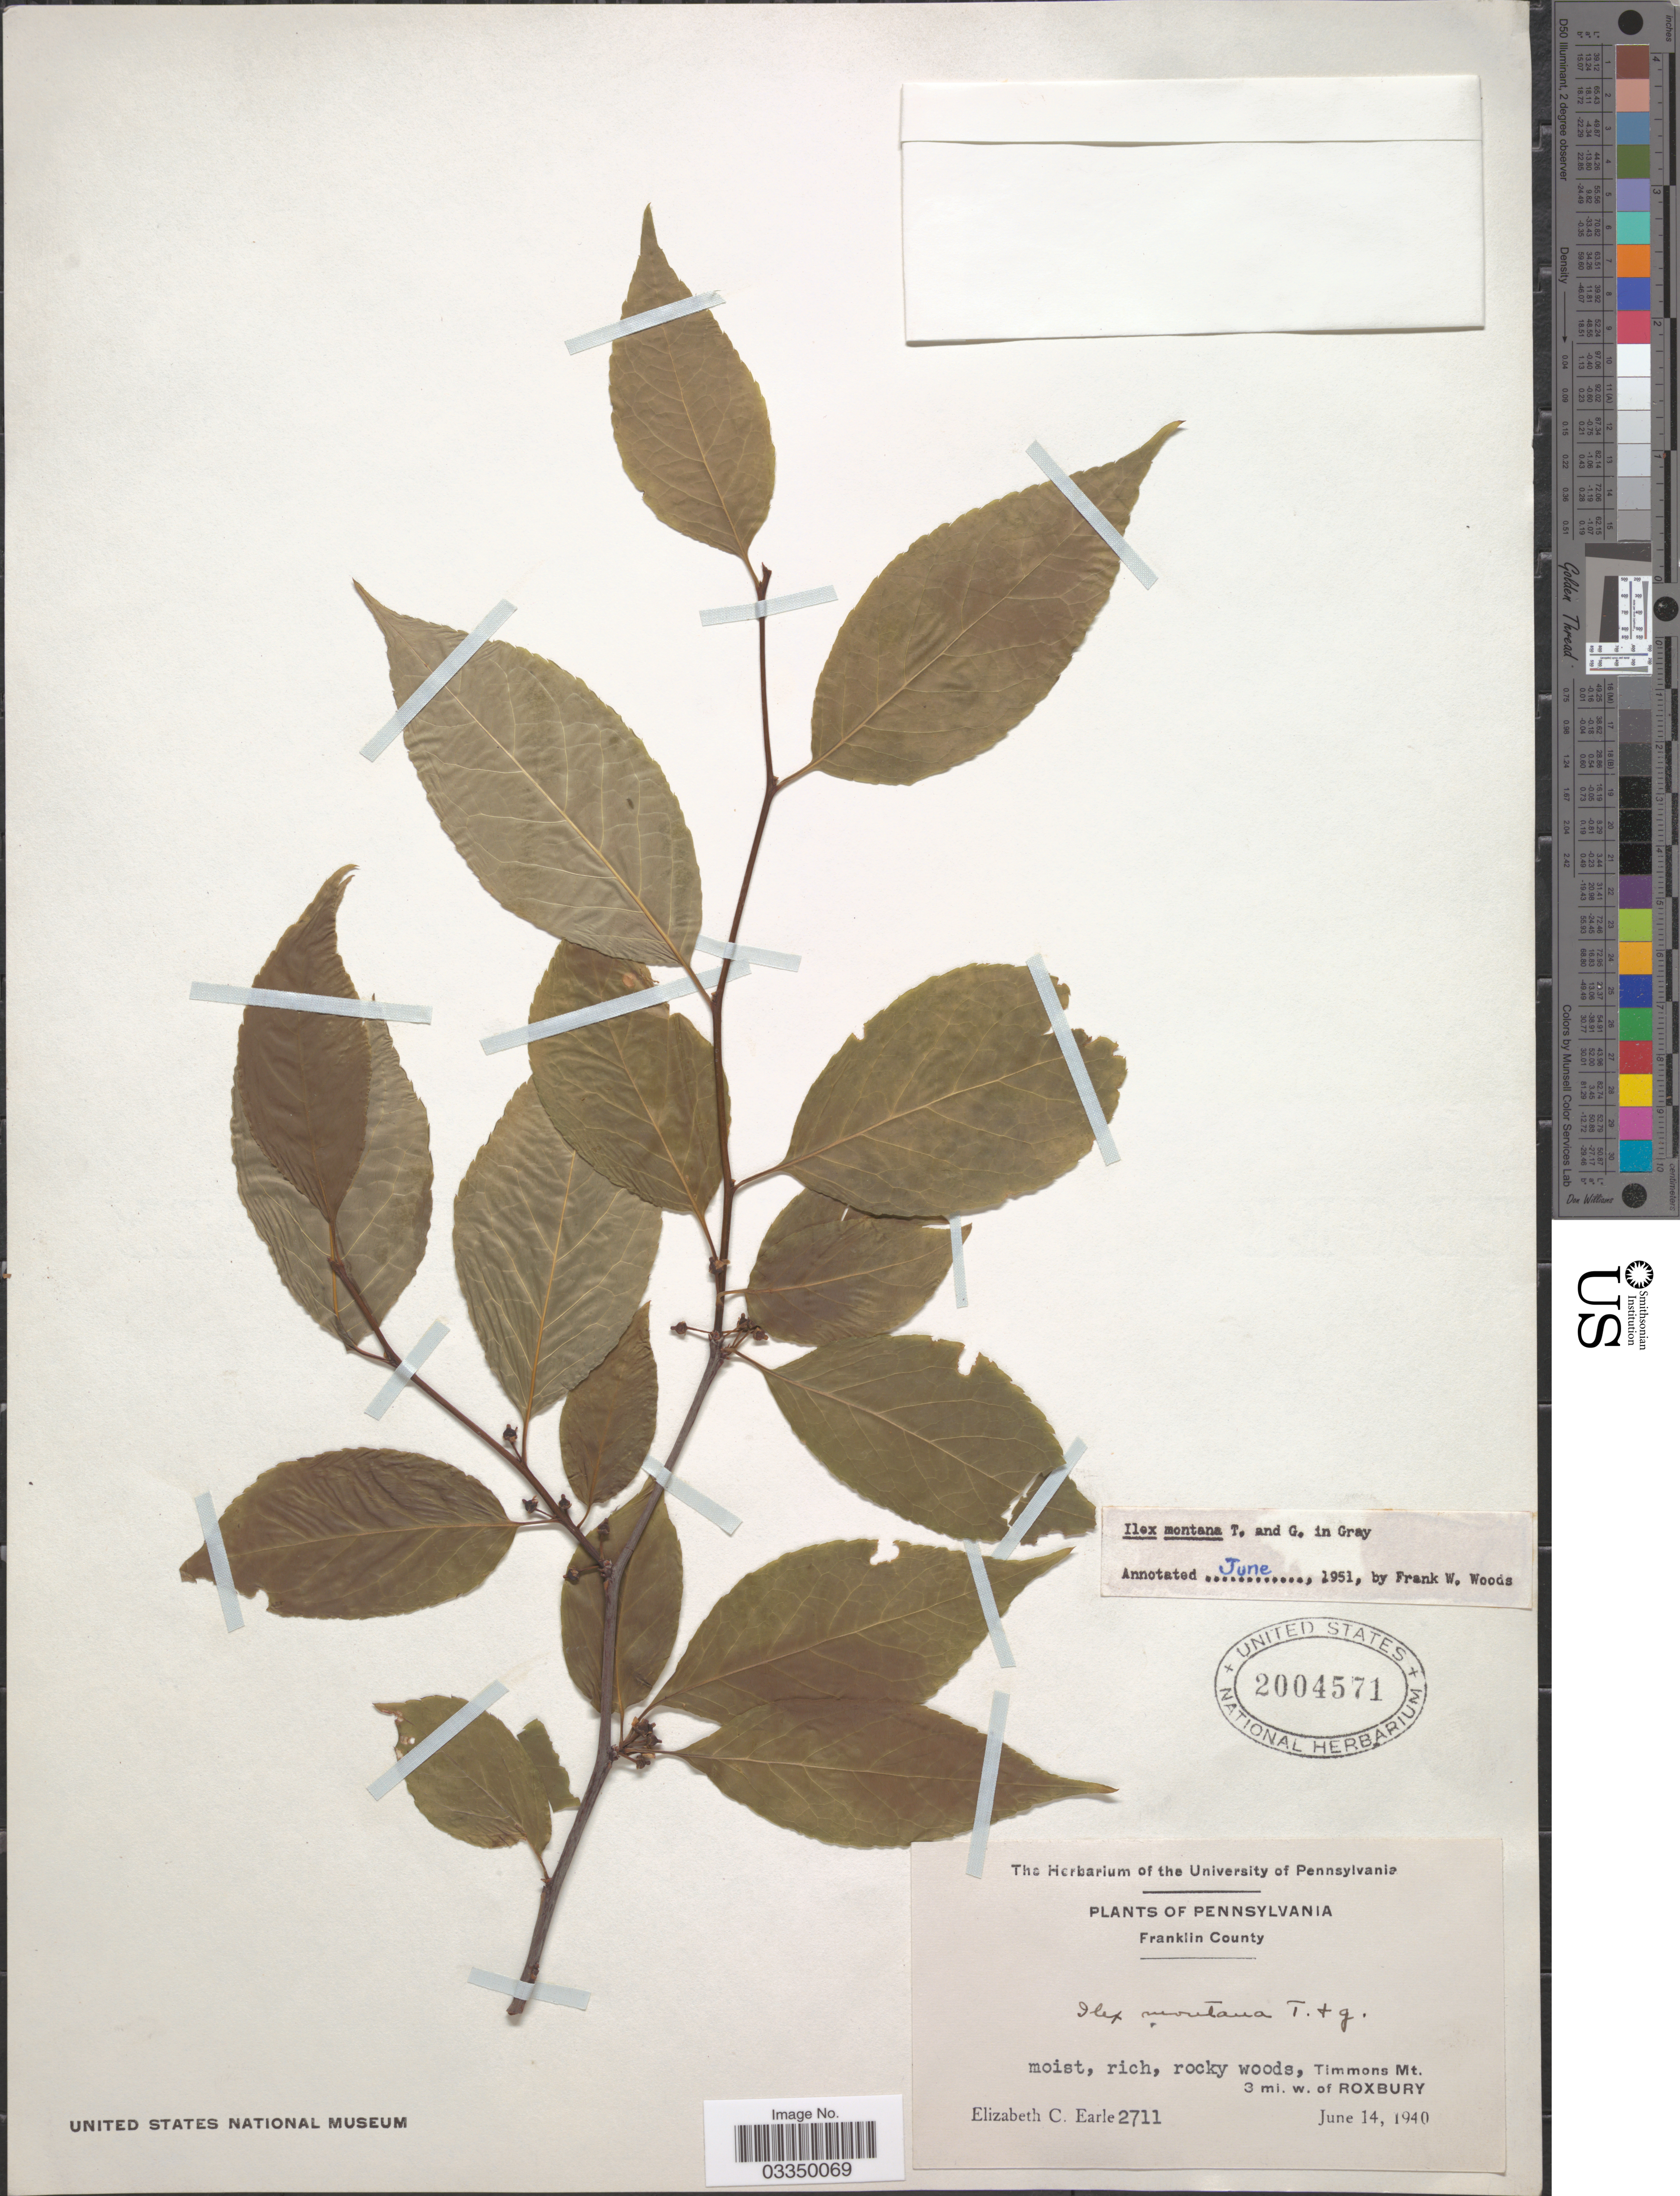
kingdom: Plantae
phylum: Tracheophyta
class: Magnoliopsida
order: Aquifoliales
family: Aquifoliaceae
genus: Ilex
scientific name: Ilex montana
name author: Torr. & A. Gray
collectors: E. C. Earle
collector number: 2711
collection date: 1940-06-14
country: United States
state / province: Pennsylvania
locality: Franklin County. Timmons Mt. 3 mi. w. of Roxbury.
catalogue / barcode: US 2004571